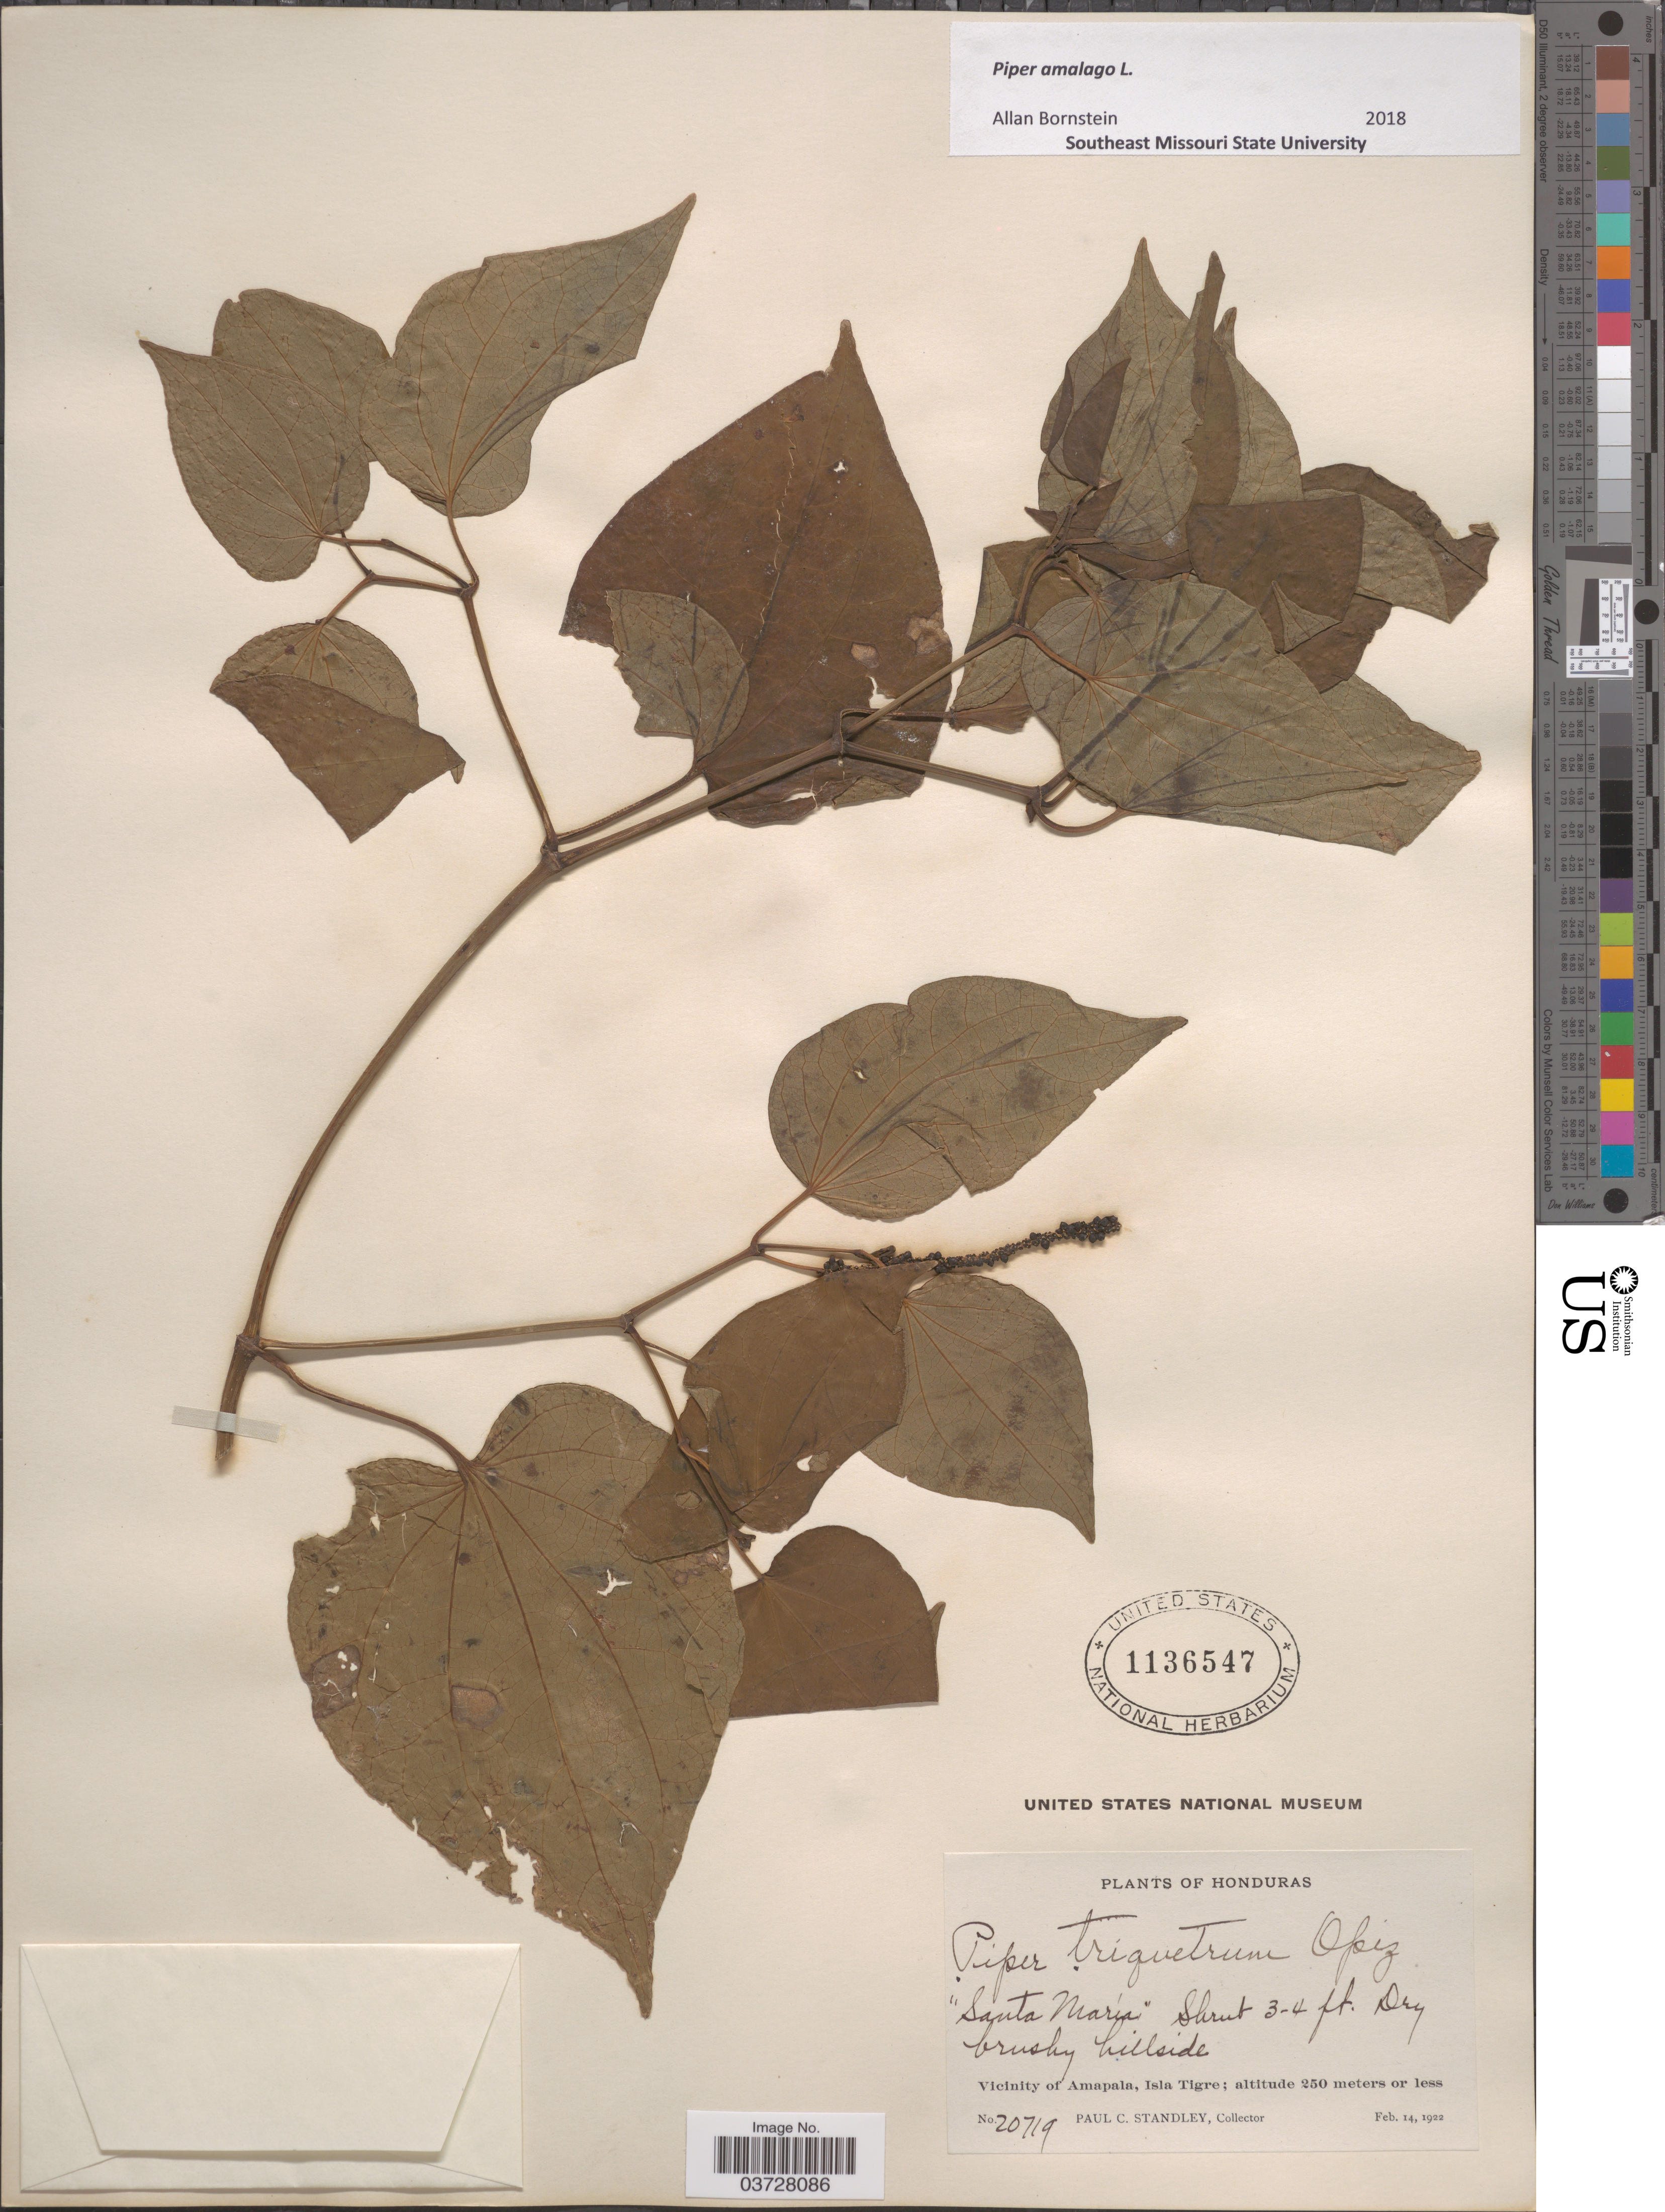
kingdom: Plantae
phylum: Tracheophyta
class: Magnoliopsida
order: Piperales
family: Piperaceae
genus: Piper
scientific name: Piper amalago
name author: L.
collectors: P. C. Standley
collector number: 20719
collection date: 1922-02-14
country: Honduras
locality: Vicinity of Amapala, Isla Tigre.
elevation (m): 250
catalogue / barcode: US 1136547